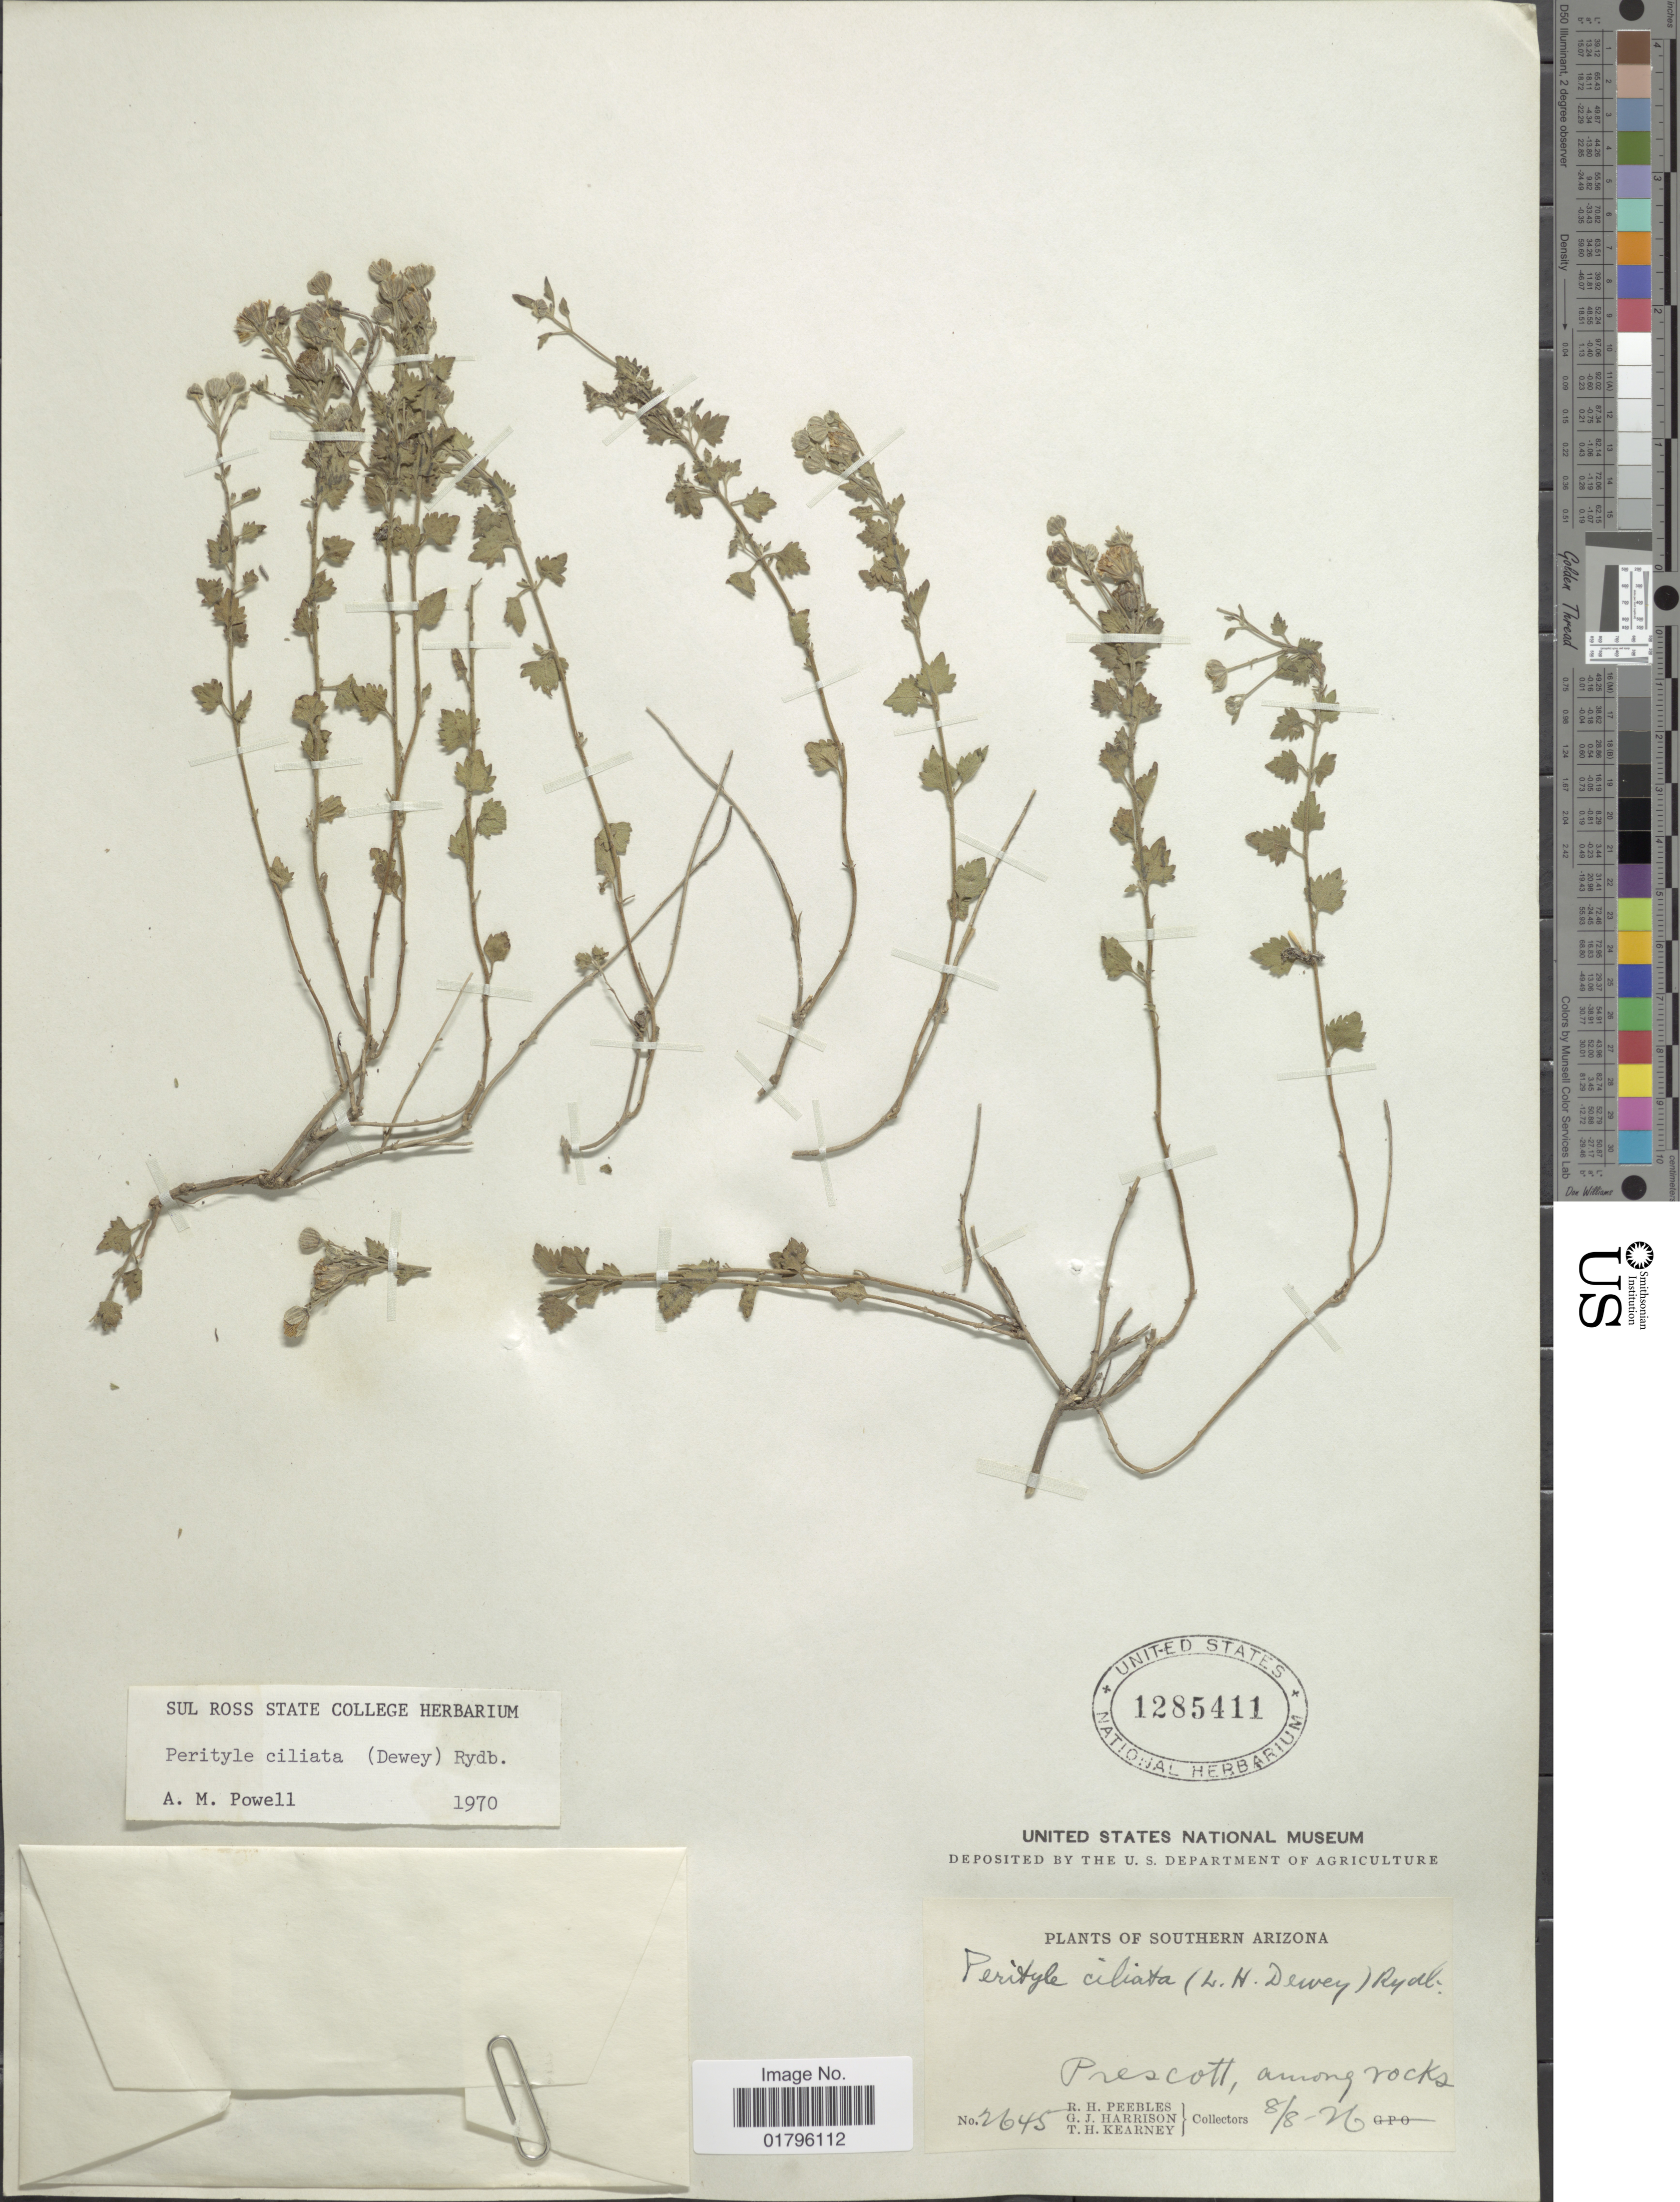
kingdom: Plantae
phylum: Tracheophyta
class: Magnoliopsida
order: Asterales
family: Asteraceae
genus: Perityle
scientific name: Perityle ciliata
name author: (L.H. Dewey) Rydb.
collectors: R. H. Peebles, G. J. Harrison & T. H. Kearney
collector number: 2645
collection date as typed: Transcribed d/m/y: 8/8/26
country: United States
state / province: Arizona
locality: Southern Arizona. Prescott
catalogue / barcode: US 1285411